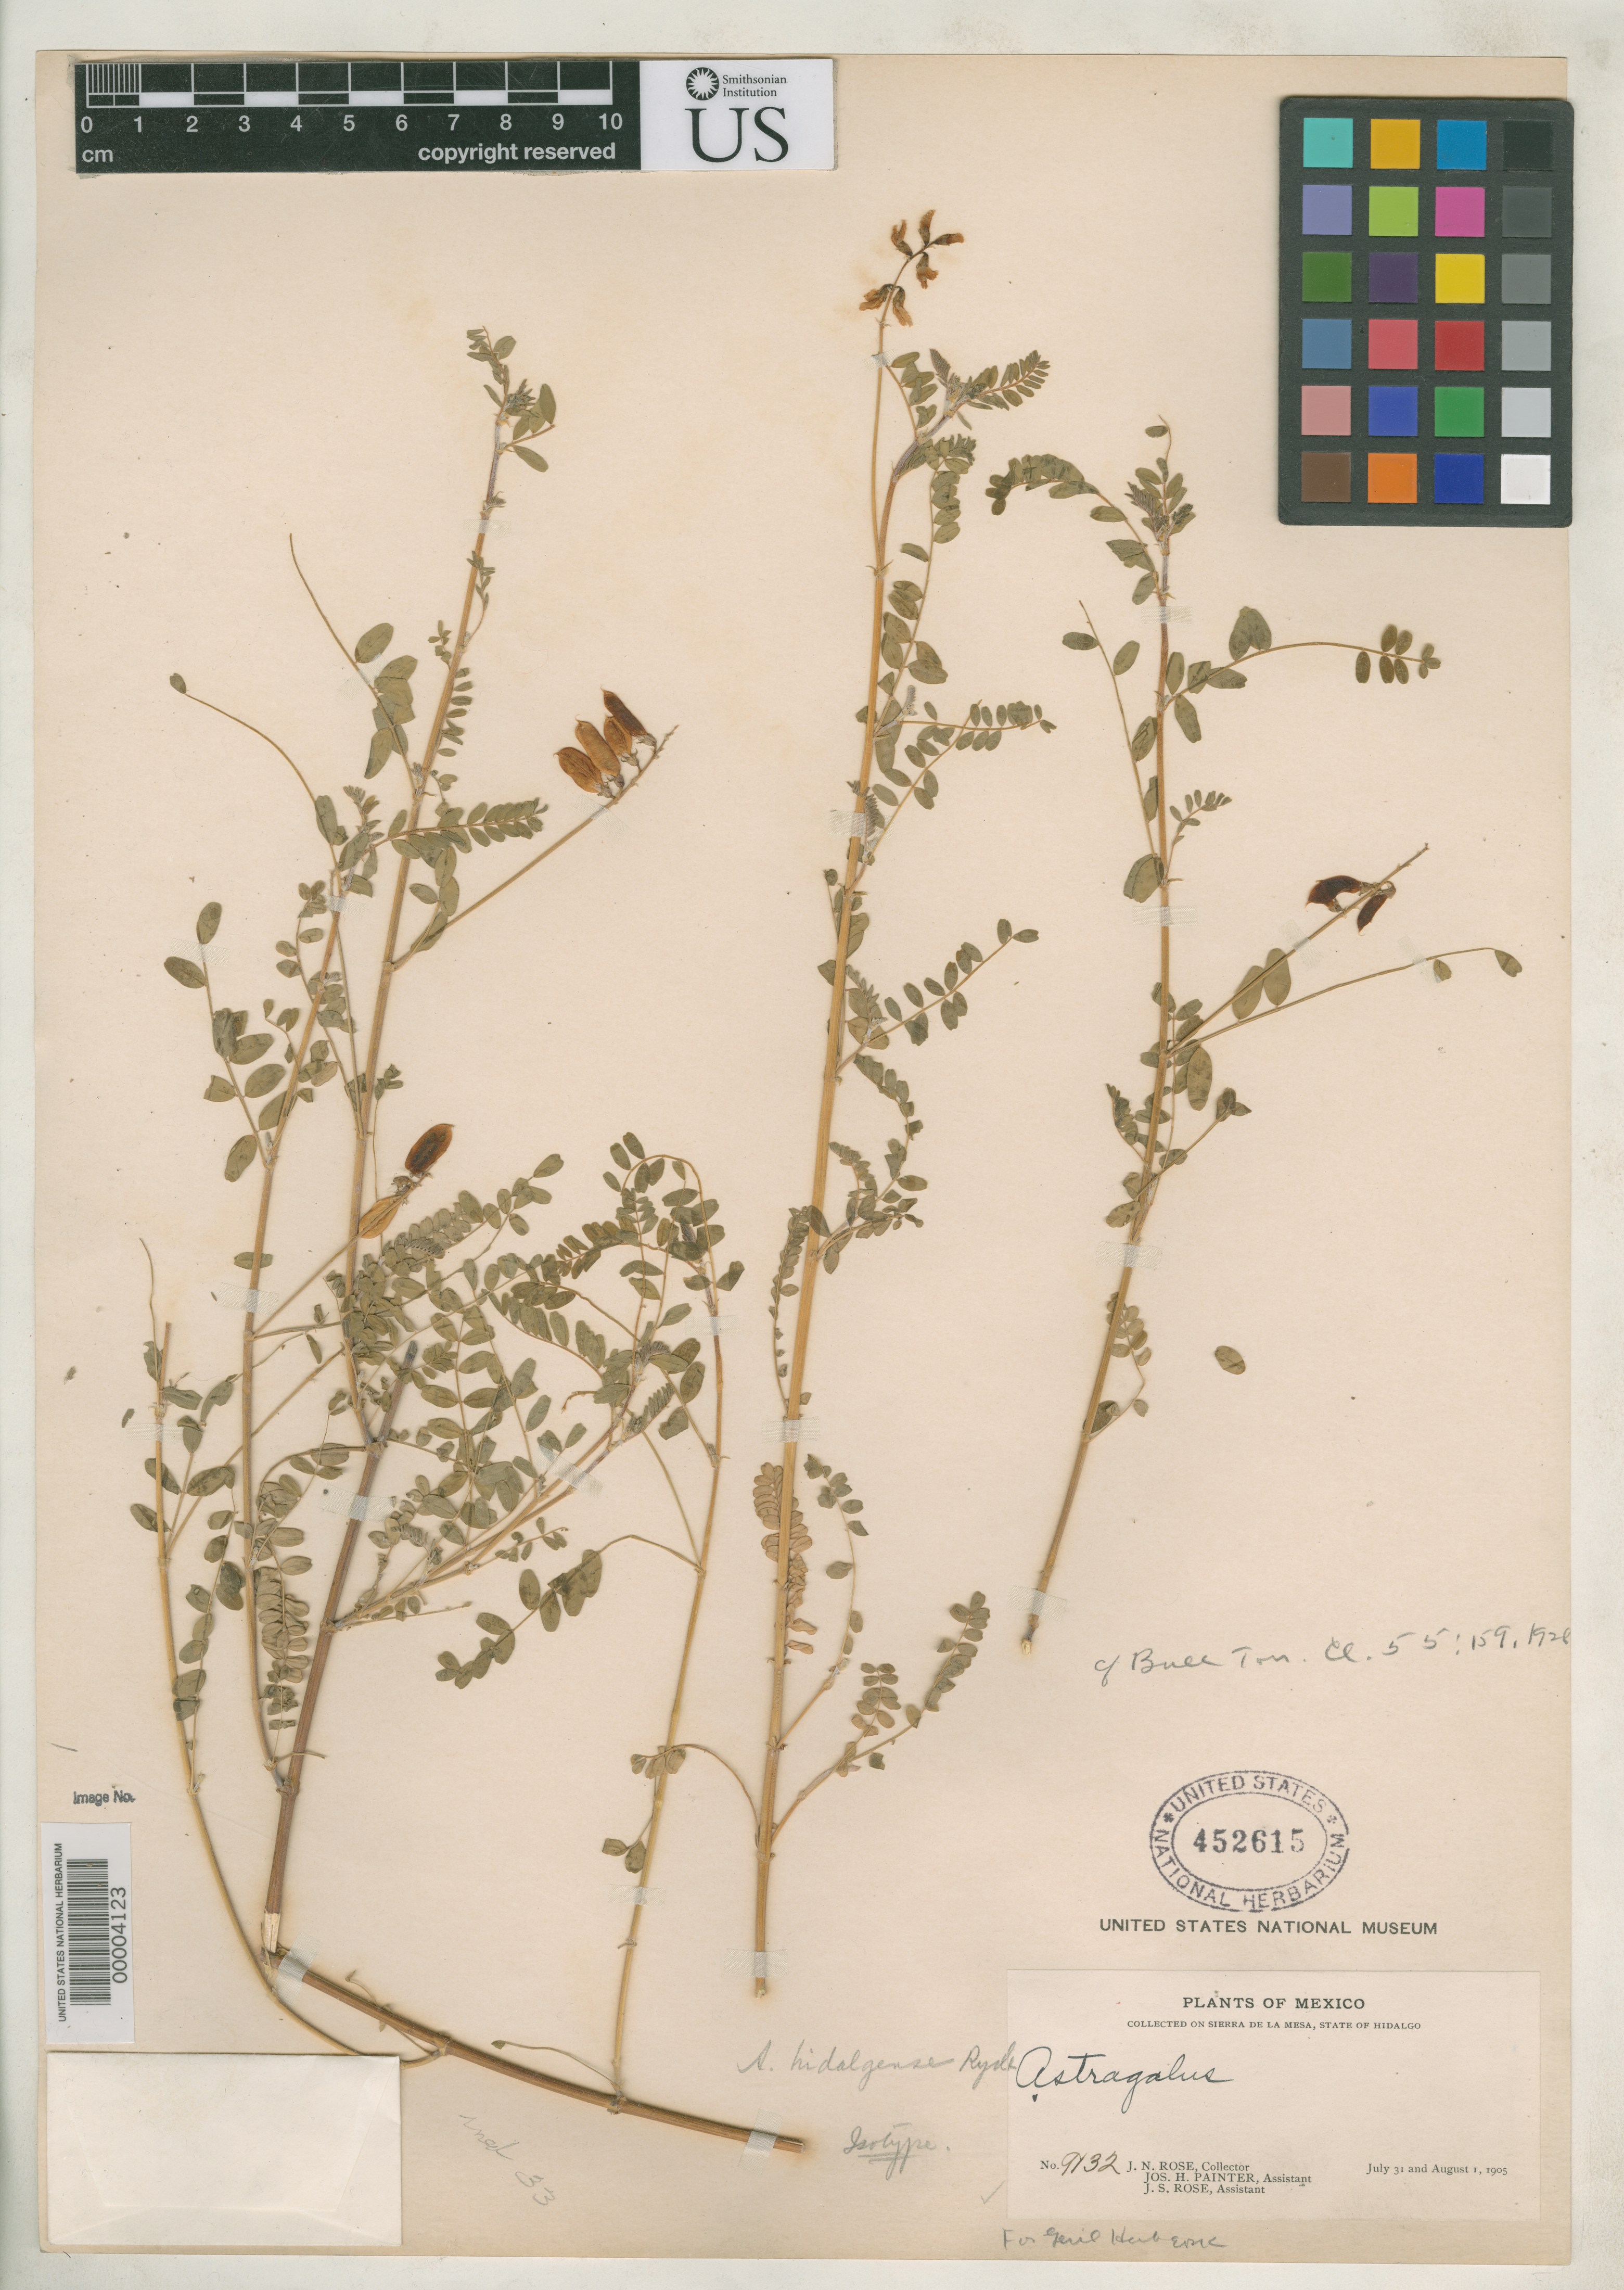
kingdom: Plantae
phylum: Tracheophyta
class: Magnoliopsida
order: Fabales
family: Fabaceae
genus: Atelophragma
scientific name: Atelophragma hidalgense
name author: Rydb.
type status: Isotype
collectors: J. N. Rose, J. H. Painter & J. S. Rose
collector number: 9132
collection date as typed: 31 Jul 1905 to 01 Aug 1905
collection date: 1905-07-31/1905-08-01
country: Mexico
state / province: Hidalgo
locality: Sierra de La Mesa.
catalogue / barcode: US 452615